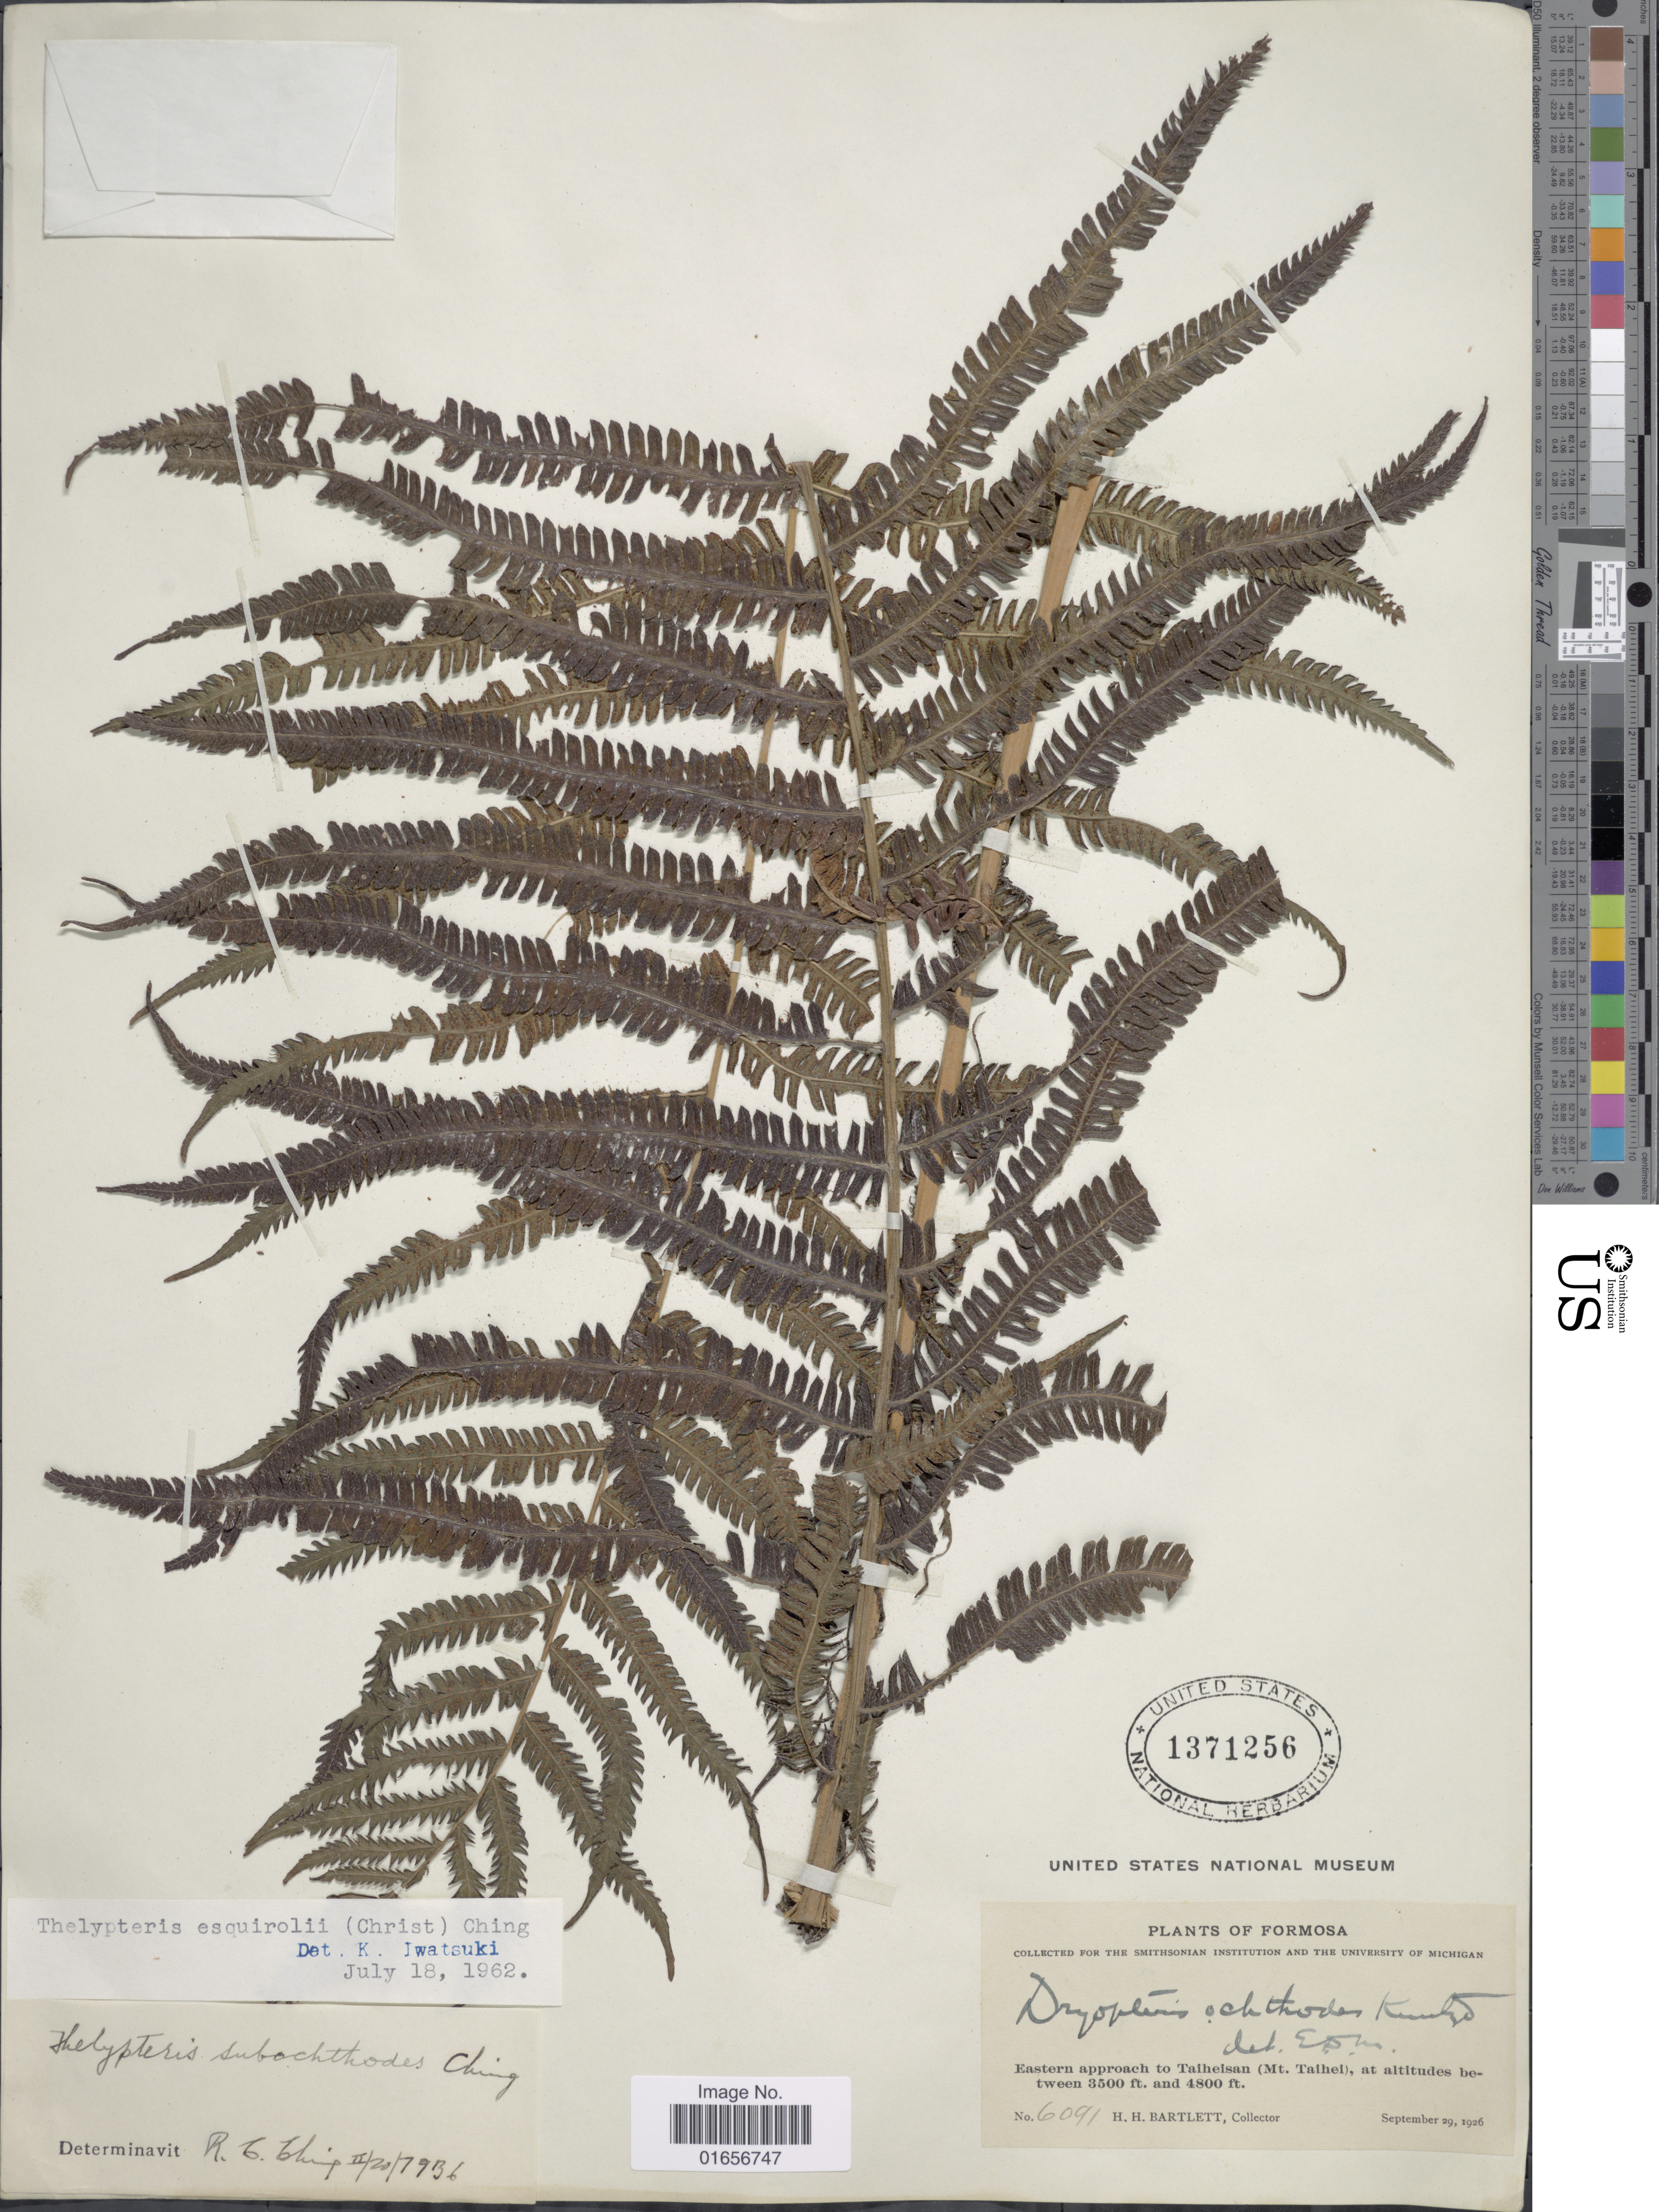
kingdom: Plantae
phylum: Tracheophyta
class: Polypodiopsida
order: Polypodiales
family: Thelypteridaceae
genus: Pseudocyclosorus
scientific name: Pseudocyclosorus esquirolii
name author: (Christ) Ching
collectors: H. H. Bartlett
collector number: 6091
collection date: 1926-09-29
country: Taiwan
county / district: Yilan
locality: Eastern approach to Taiheisan (Mt. Taihei)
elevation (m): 1067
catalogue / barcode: US 1371256